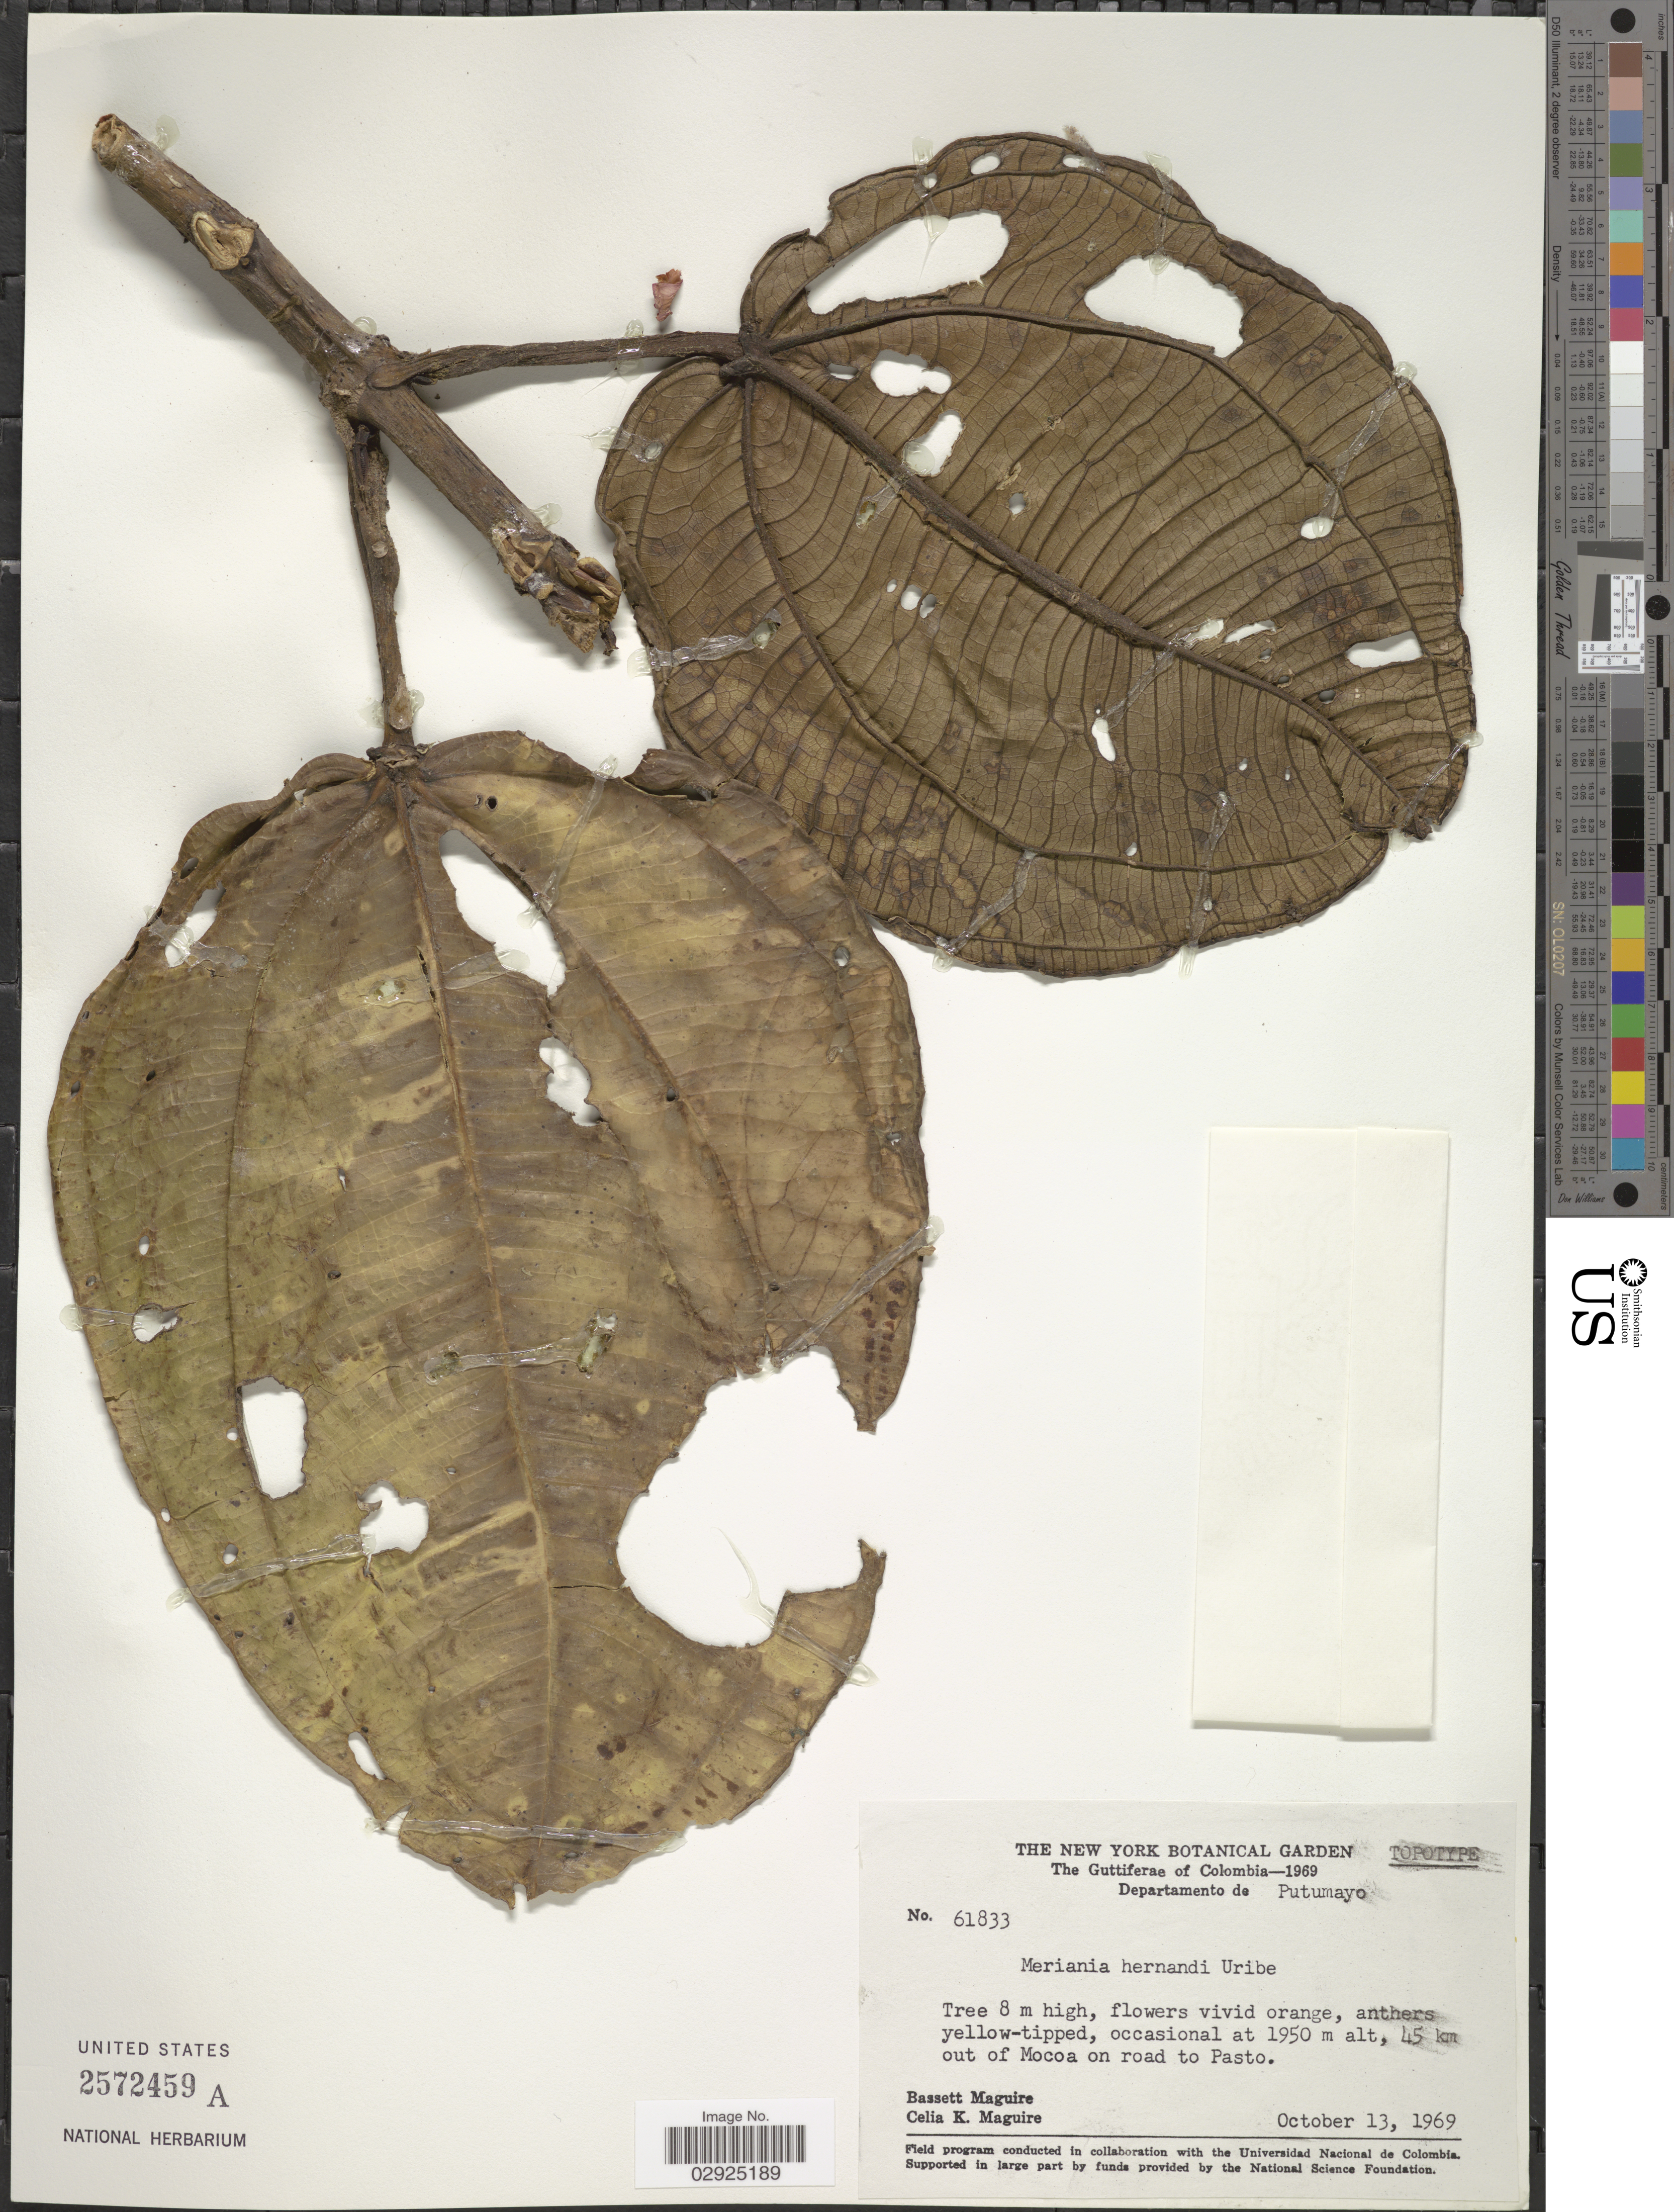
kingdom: Plantae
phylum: Tracheophyta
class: Magnoliopsida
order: Myrtales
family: Melastomataceae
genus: Meriania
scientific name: Meriania hernandii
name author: L. Uribe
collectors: B. Maguire & C. K. Maguire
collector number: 61833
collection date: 1969-10-13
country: Colombia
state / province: Putumayo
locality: Departamento de Putumayo. 45 km out of Mocoa on road to Pasto.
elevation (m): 1950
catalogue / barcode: US 2572459A